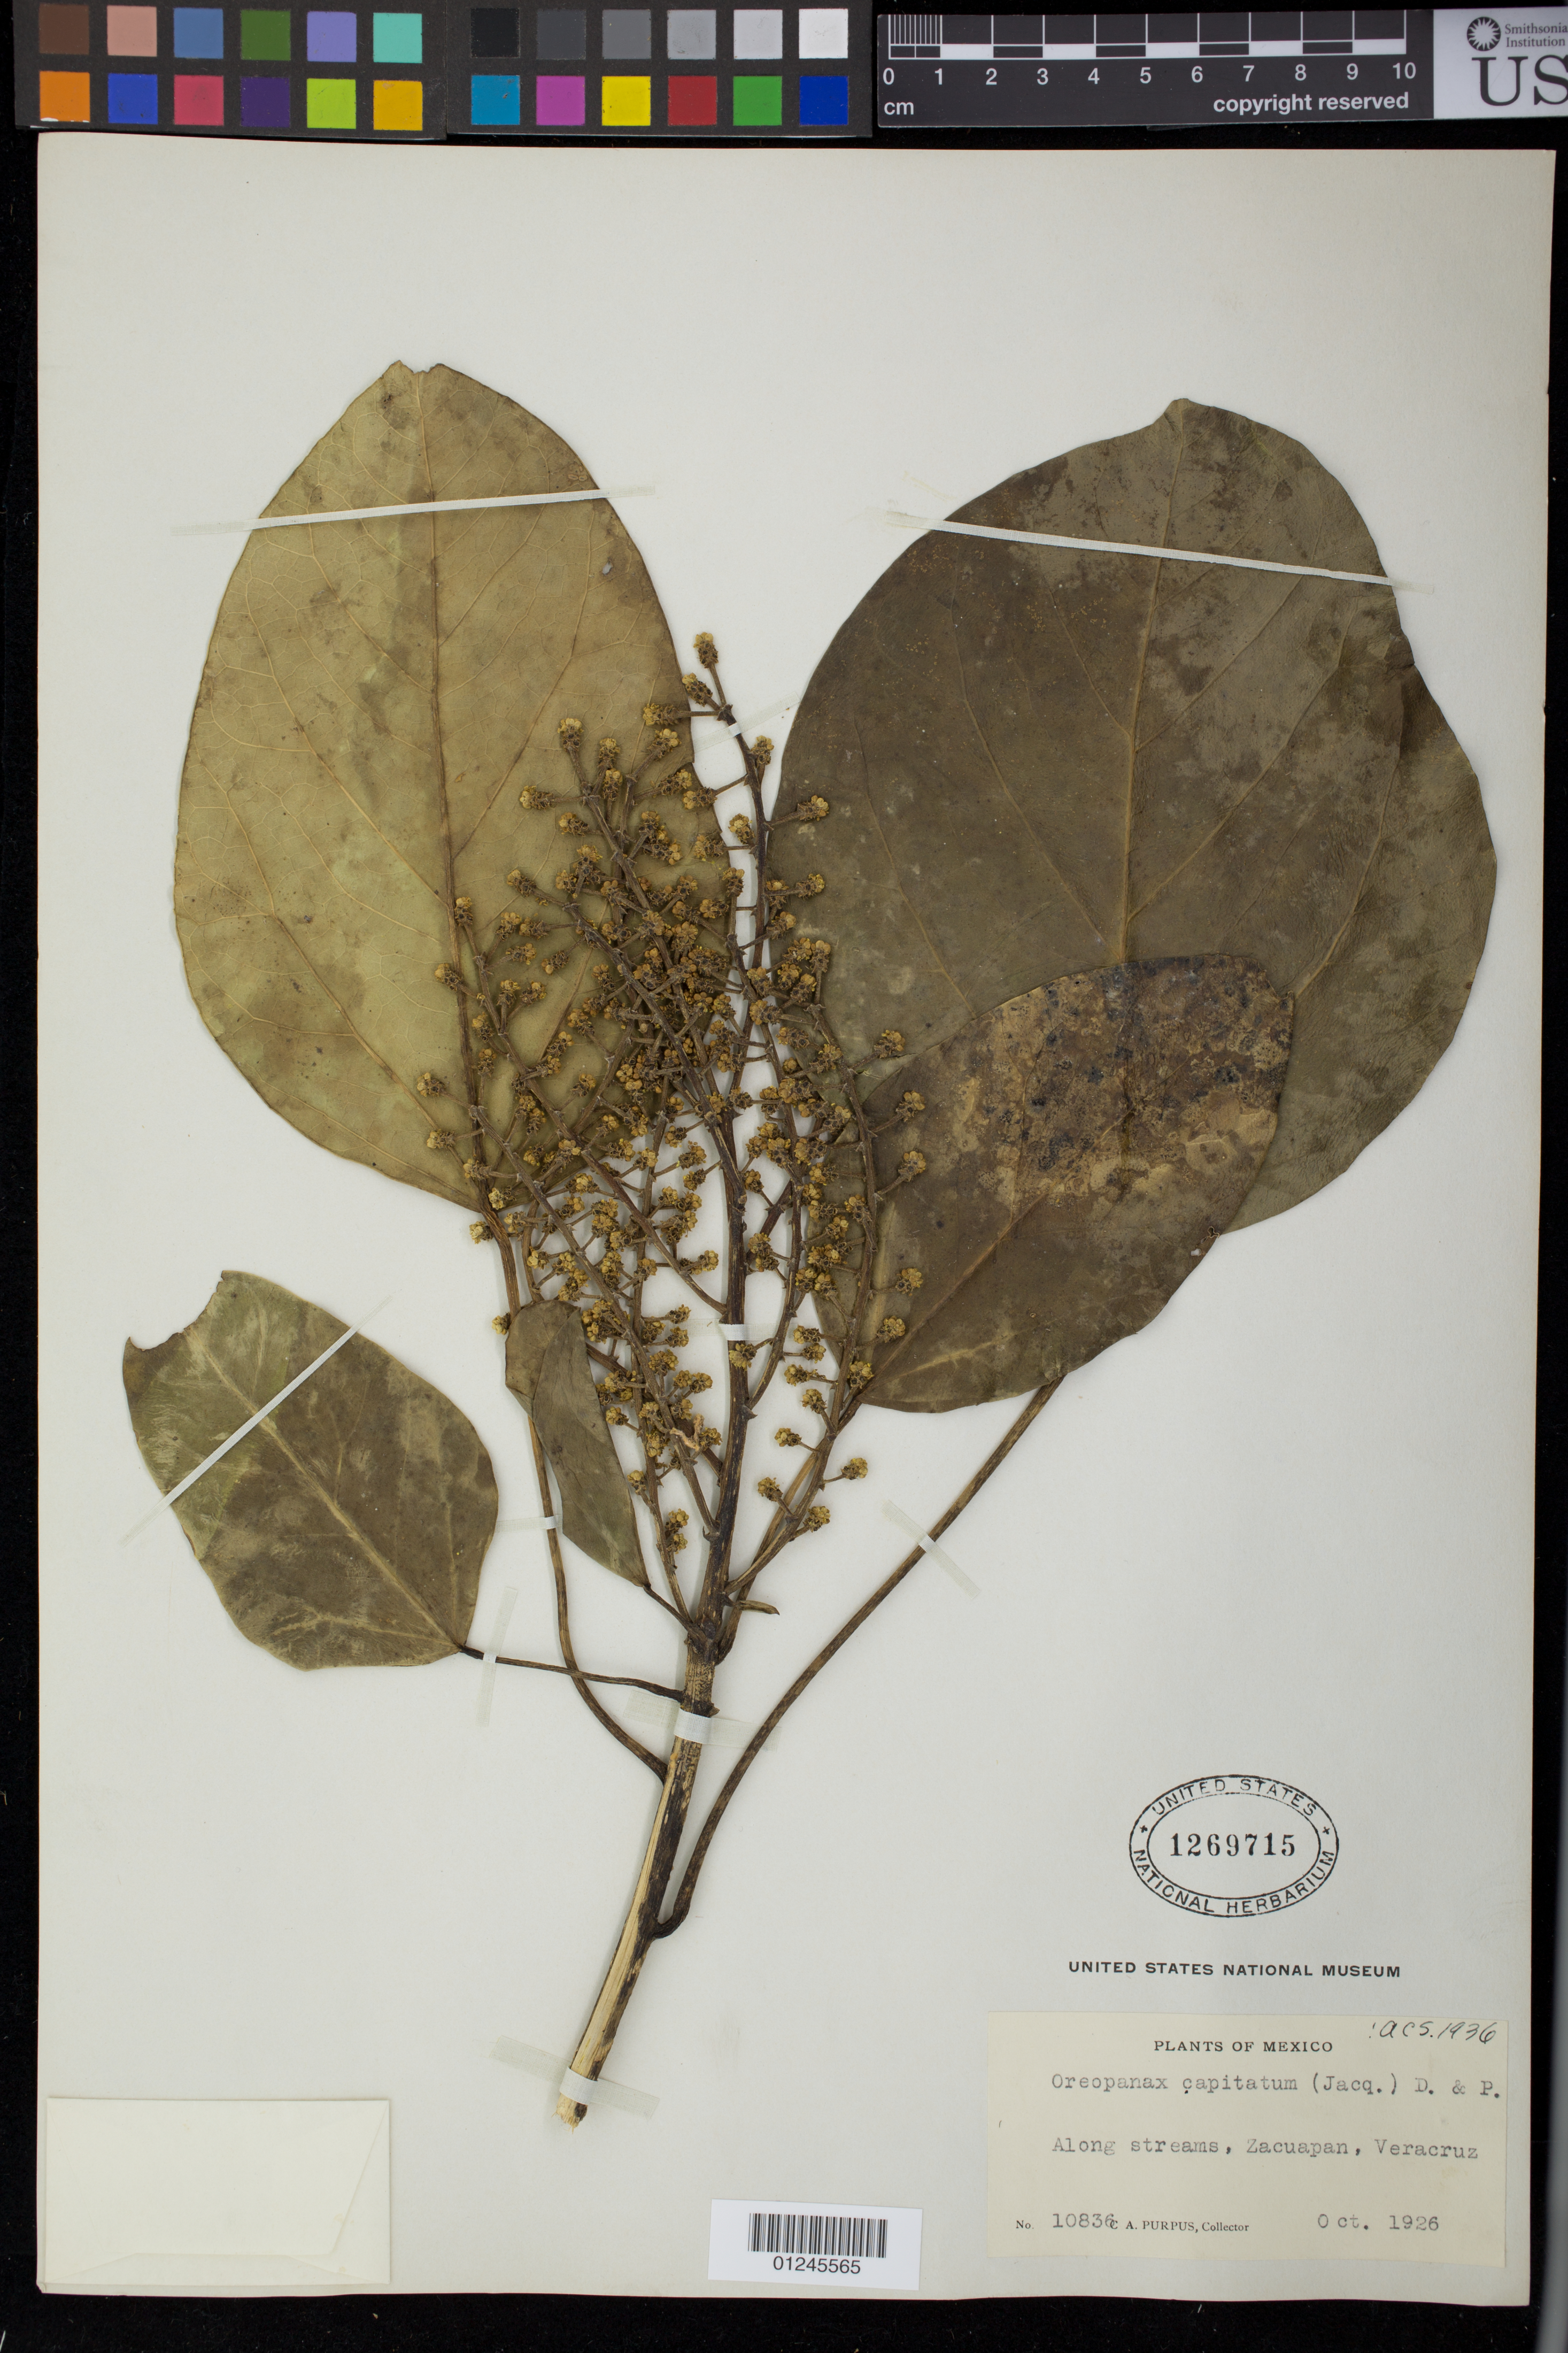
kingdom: Plantae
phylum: Tracheophyta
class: Magnoliopsida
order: Apiales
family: Araliaceae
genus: Oreopanax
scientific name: Oreopanax capitatus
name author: (Jacq.) Decne. & Planch.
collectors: C. A. Purpus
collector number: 10836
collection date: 1926-10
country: Mexico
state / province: Veracruz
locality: Along streams, Zacuapan.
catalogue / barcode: US 1269715